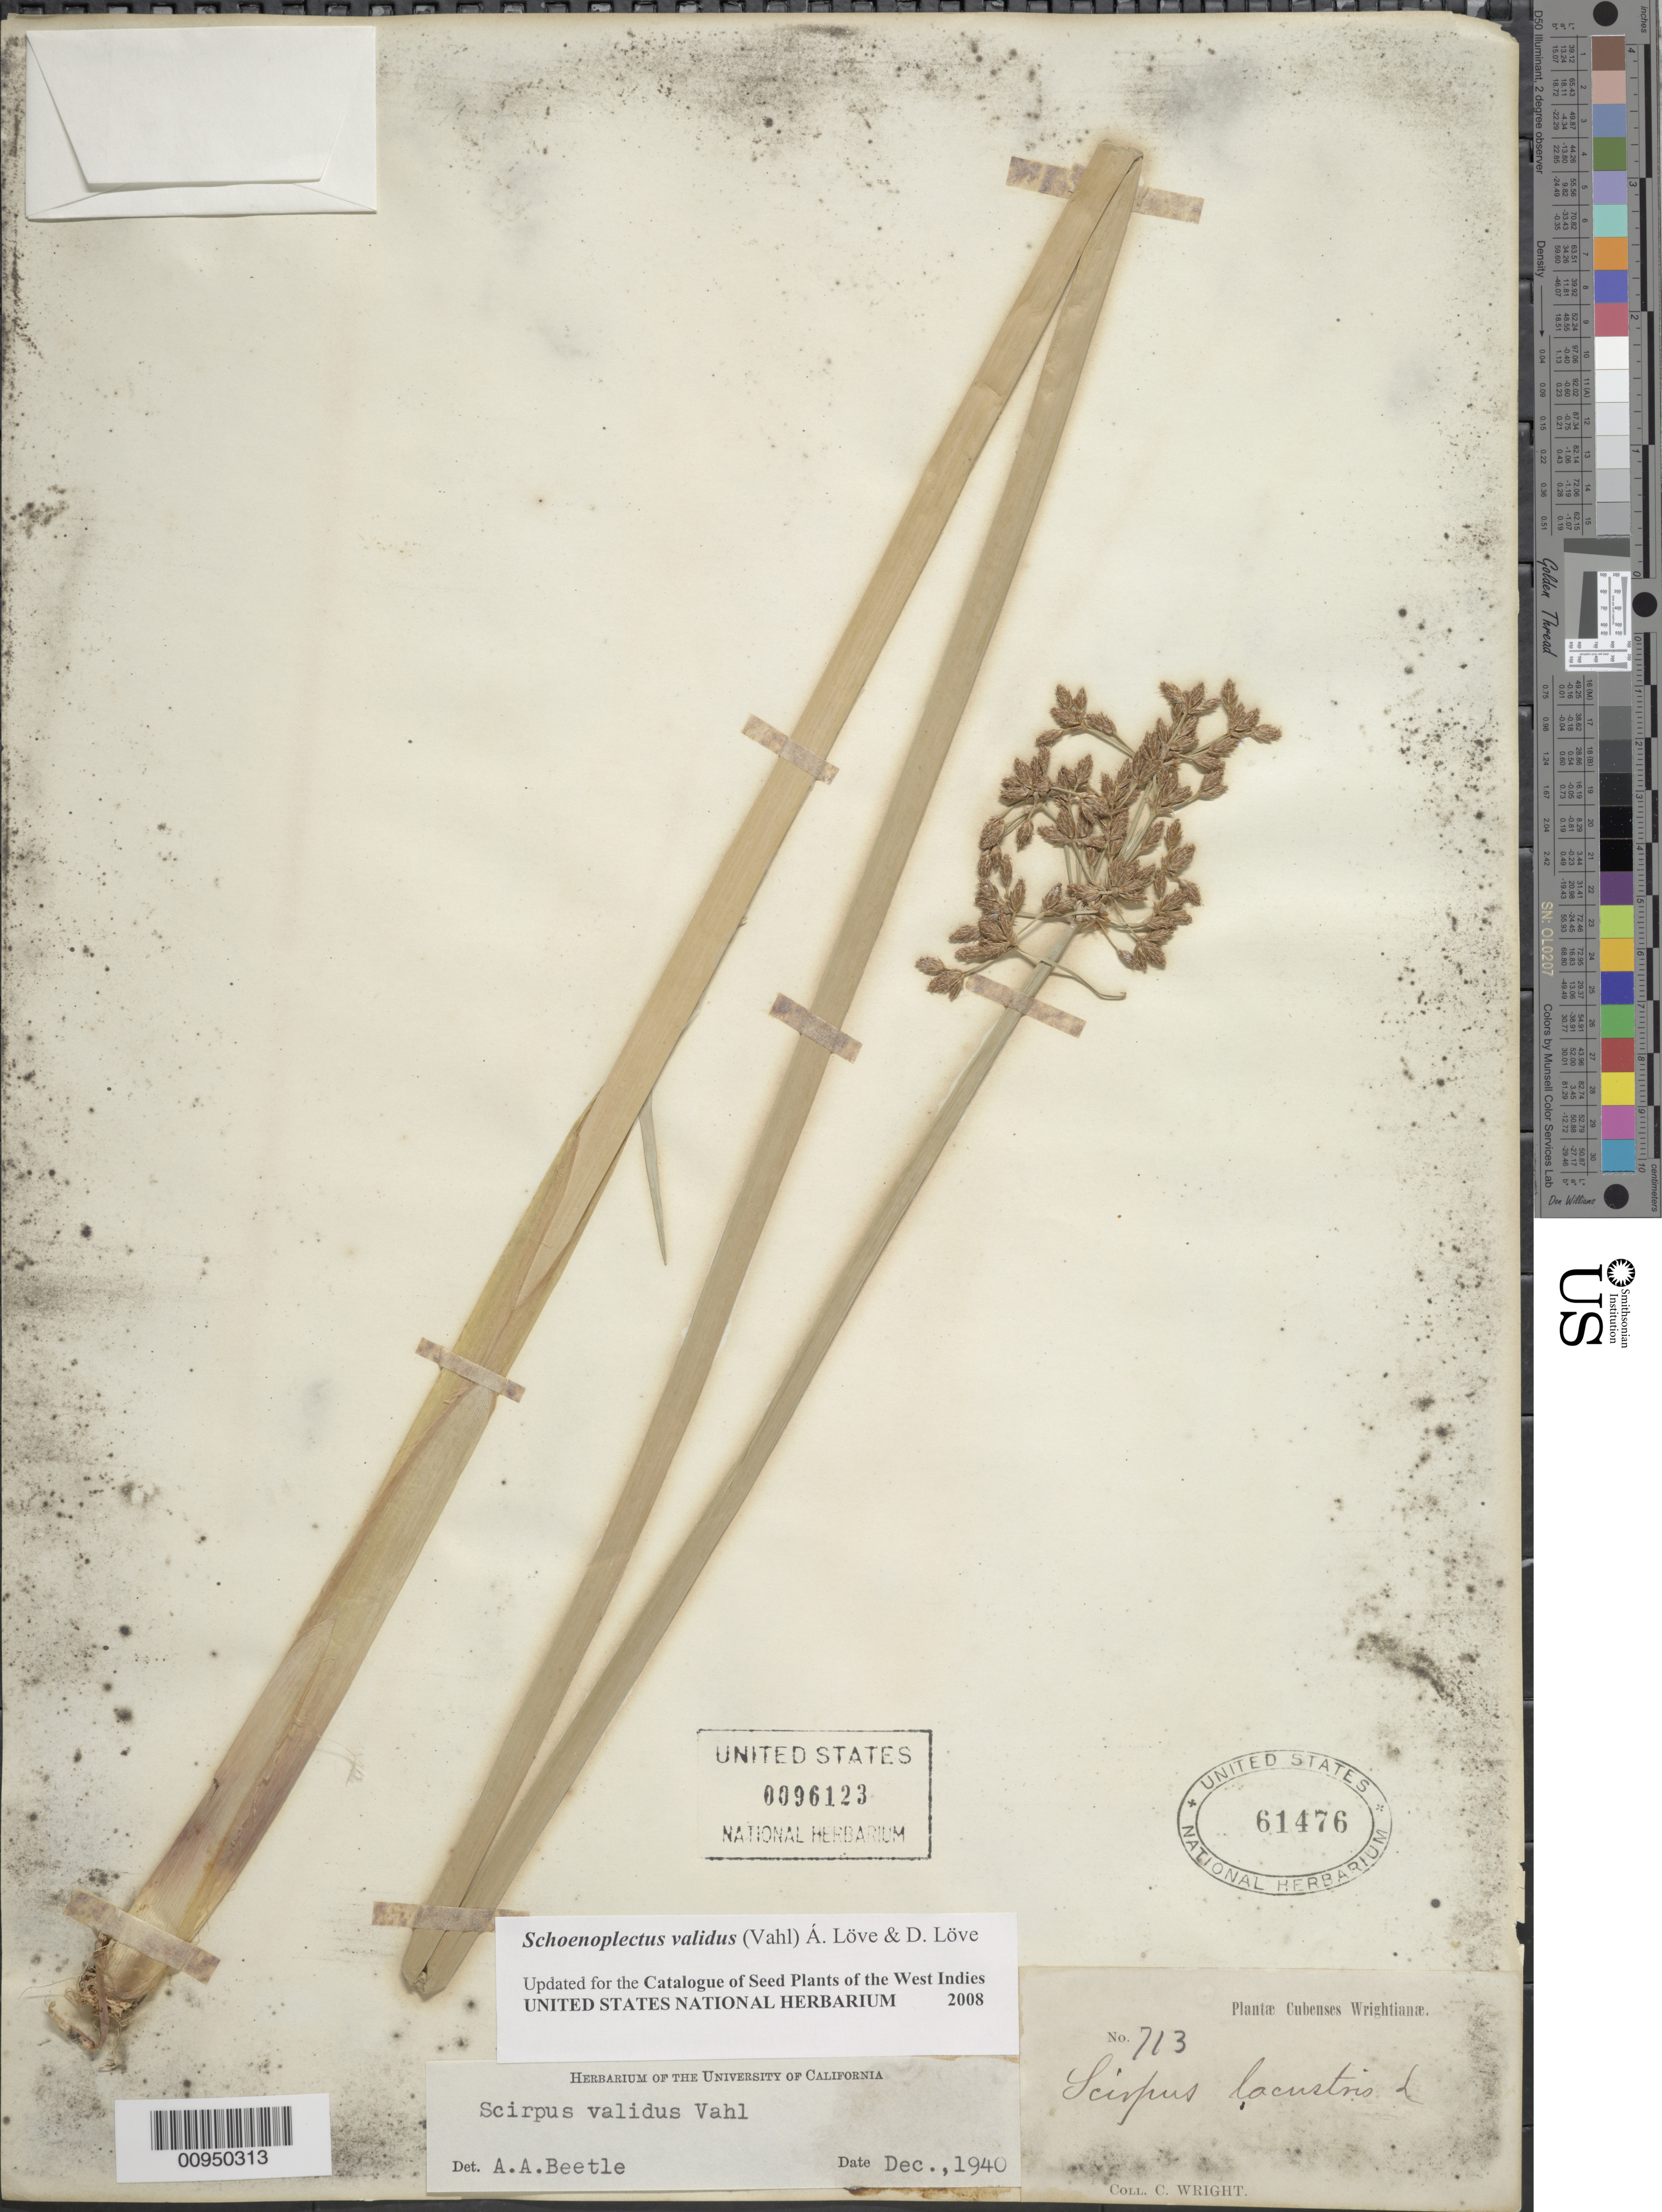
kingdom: Plantae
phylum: Tracheophyta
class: Liliopsida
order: Poales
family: Cyperaceae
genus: Schoenoplectus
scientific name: Schoenoplectus validus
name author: (Vahl) Á. Löve & D. Löve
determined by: Strong, M. T., (US), Smithsonian Institution - National Museum of Natural History (UNITED STATES)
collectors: C. Wright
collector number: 713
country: Cuba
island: Cuba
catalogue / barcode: US 61476